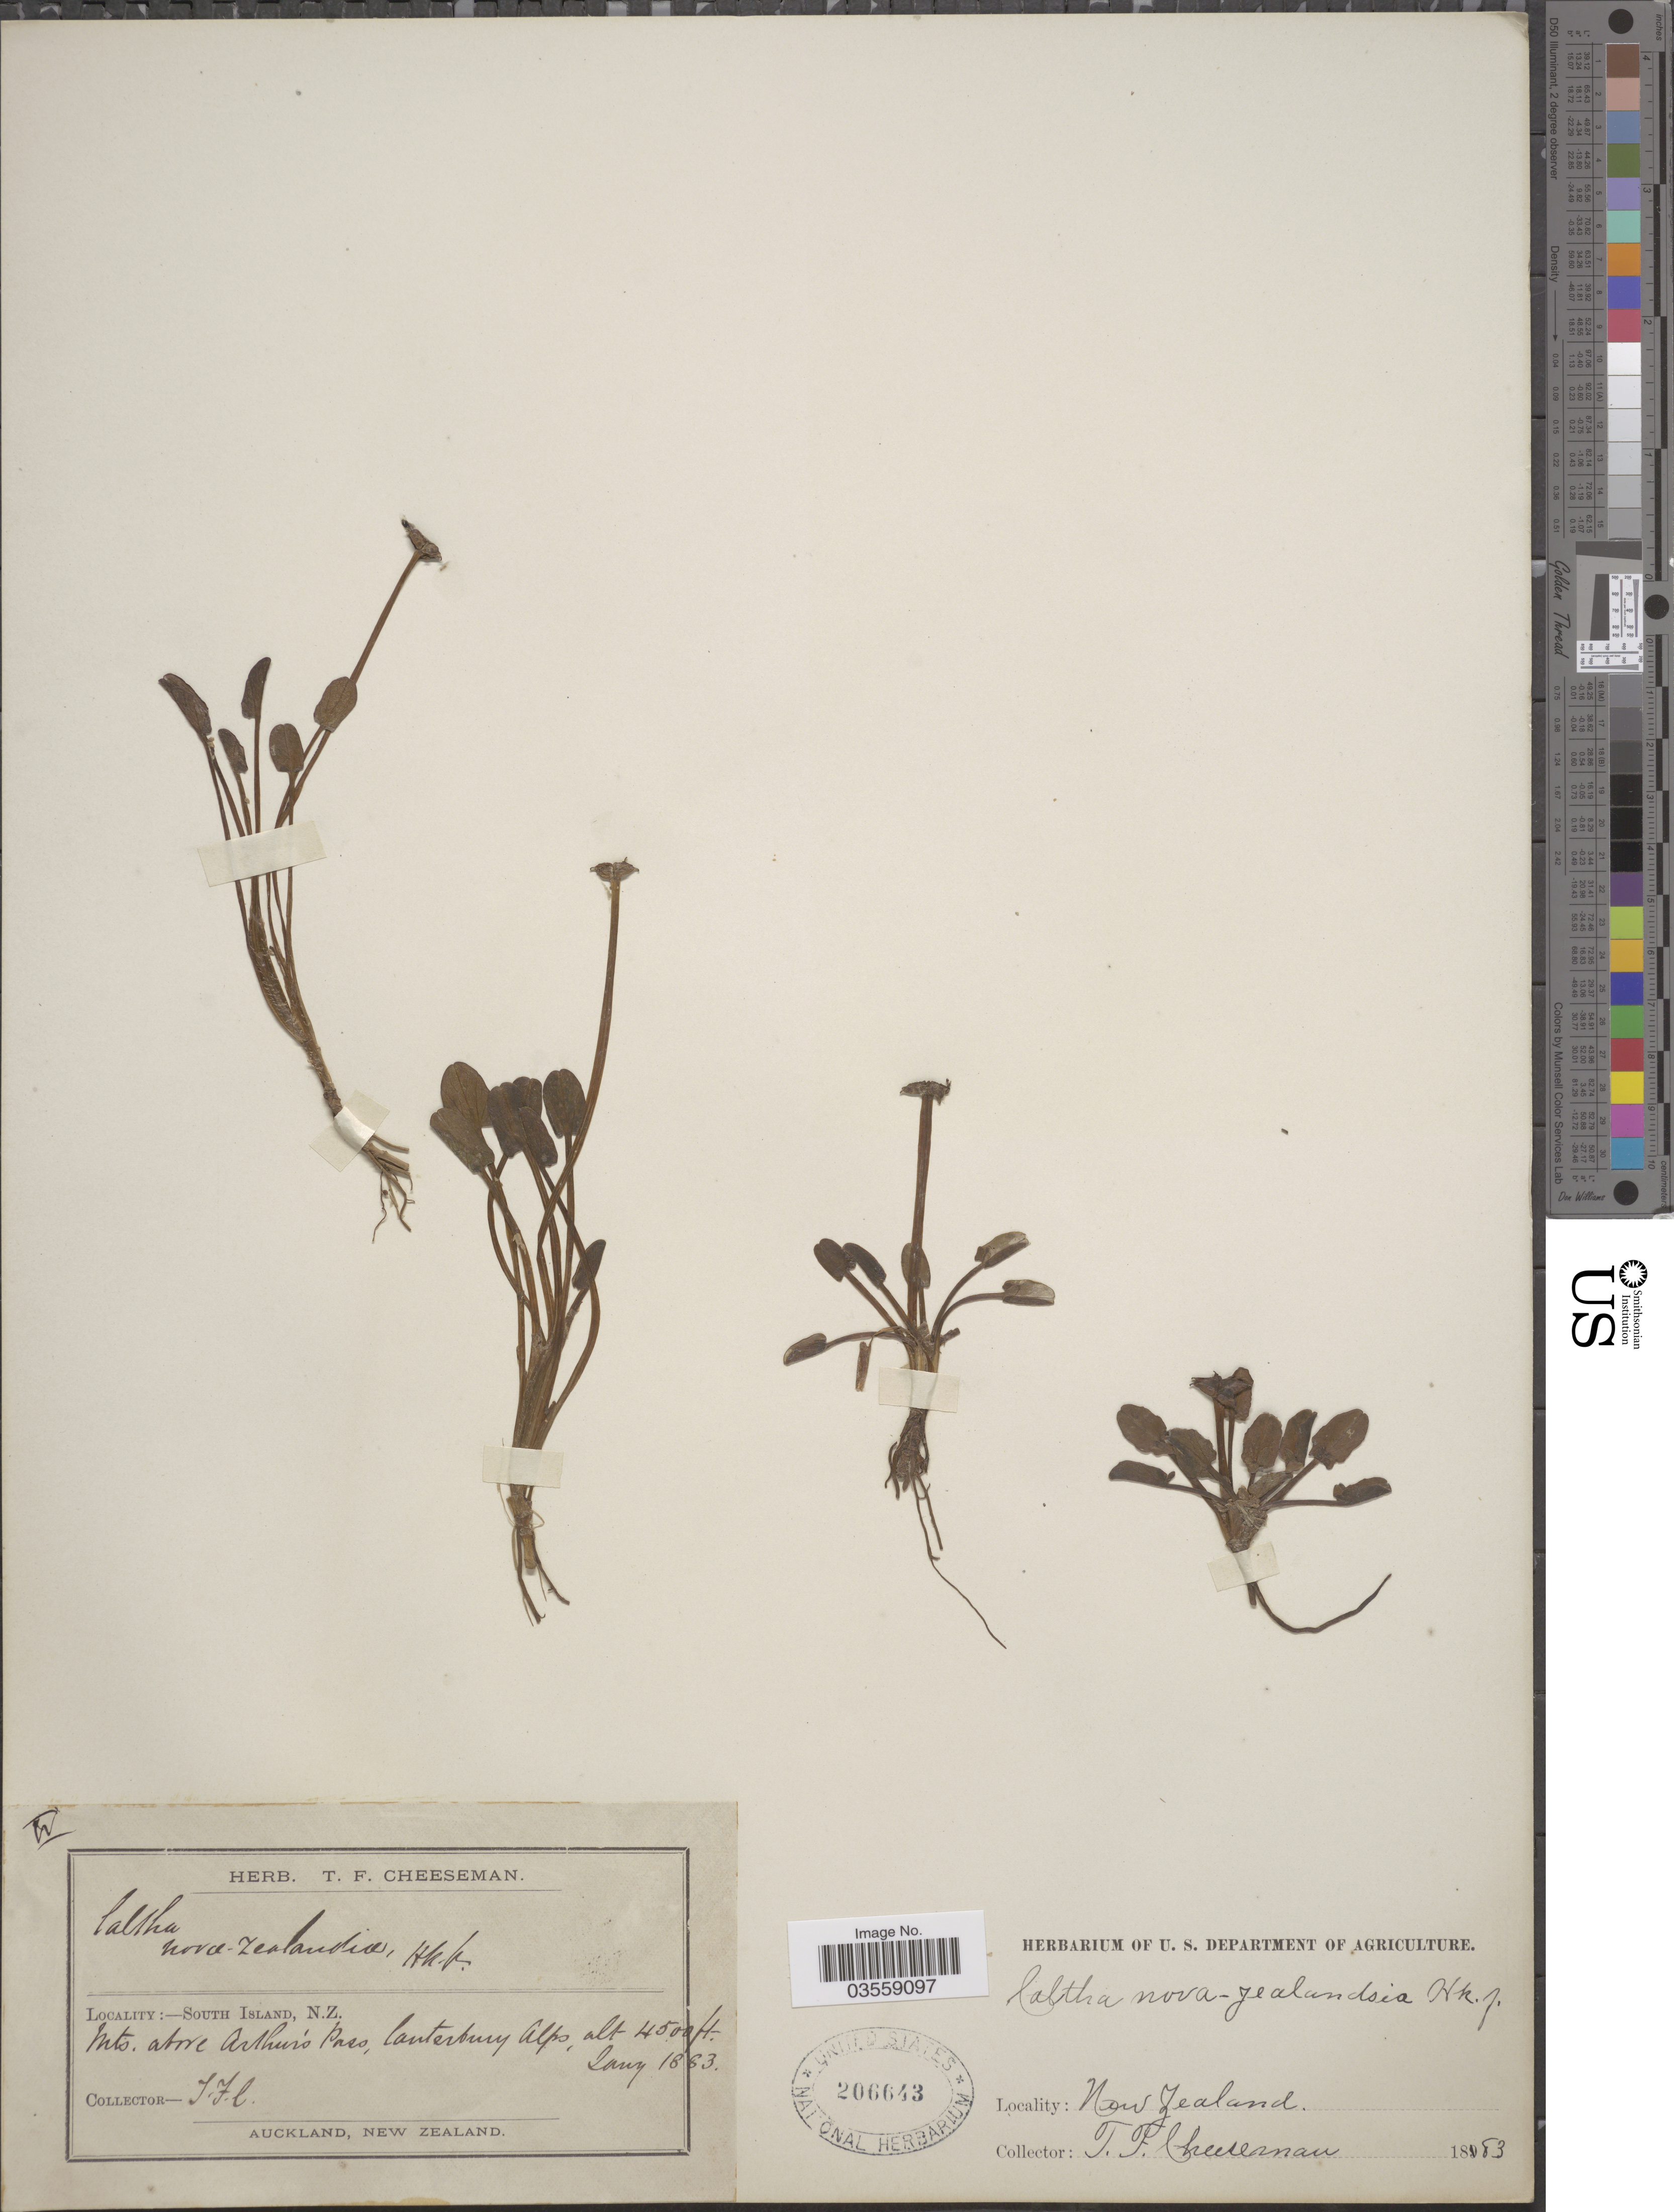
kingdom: Plantae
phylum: Tracheophyta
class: Magnoliopsida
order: Ranunculales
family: Ranunculaceae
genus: Caltha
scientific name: Caltha novae-zelandiae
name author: Hook. f.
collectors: T. F. Cheeseman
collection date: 1883-06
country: New Zealand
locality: South Island. Mts. above Arthur's Pass, Canterbury Alps.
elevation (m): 1372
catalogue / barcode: US 206643